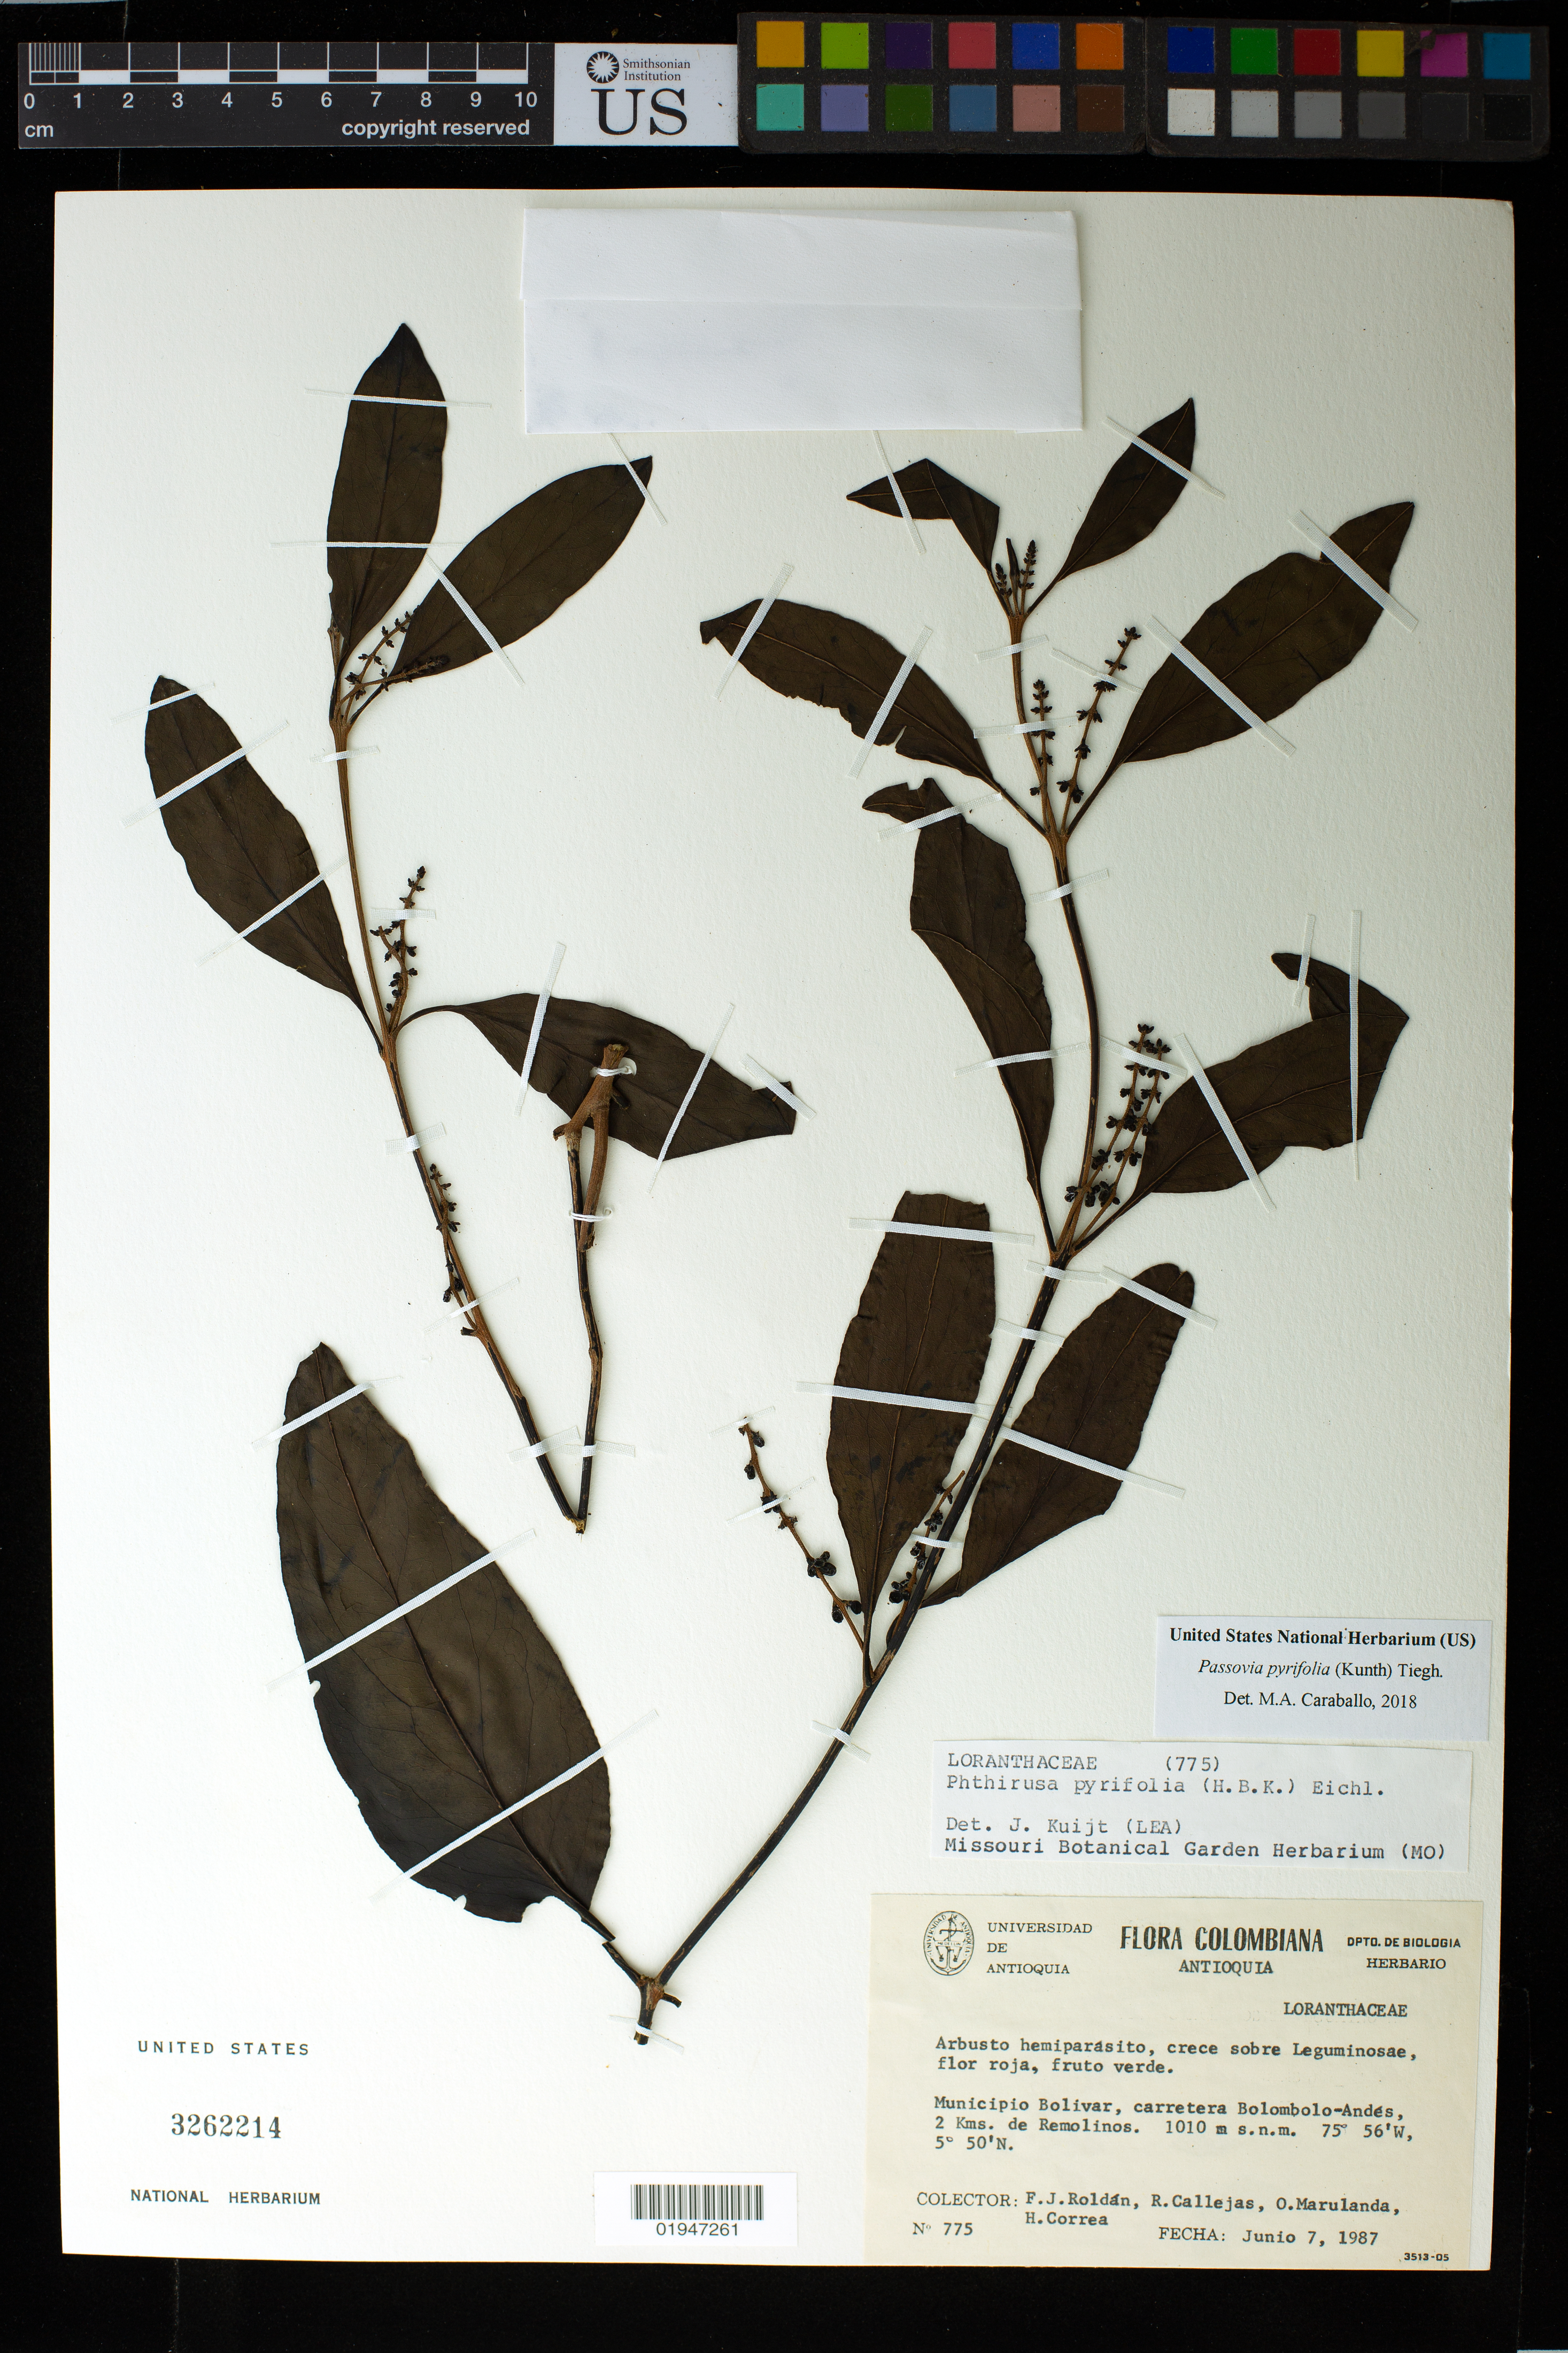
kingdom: Plantae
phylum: Tracheophyta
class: Magnoliopsida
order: Santalales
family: Loranthaceae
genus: Passovia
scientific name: Passovia pyrifolia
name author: (Kunth) Tiegh.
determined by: Caraballo-Ortiz, Marcos A., (MISS), University of Mississippi (UNITED STATES)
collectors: F. J. Roldán, R. Callejas, O. Marulanda & H. Correa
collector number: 775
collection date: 1987-06-07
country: Colombia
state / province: Antioquiá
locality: Municipio Bolivar, carretera Bolombolo-Andés, 2 km de Remolinos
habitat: Crece sobre Leguminosae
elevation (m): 1010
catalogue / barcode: US 3262214